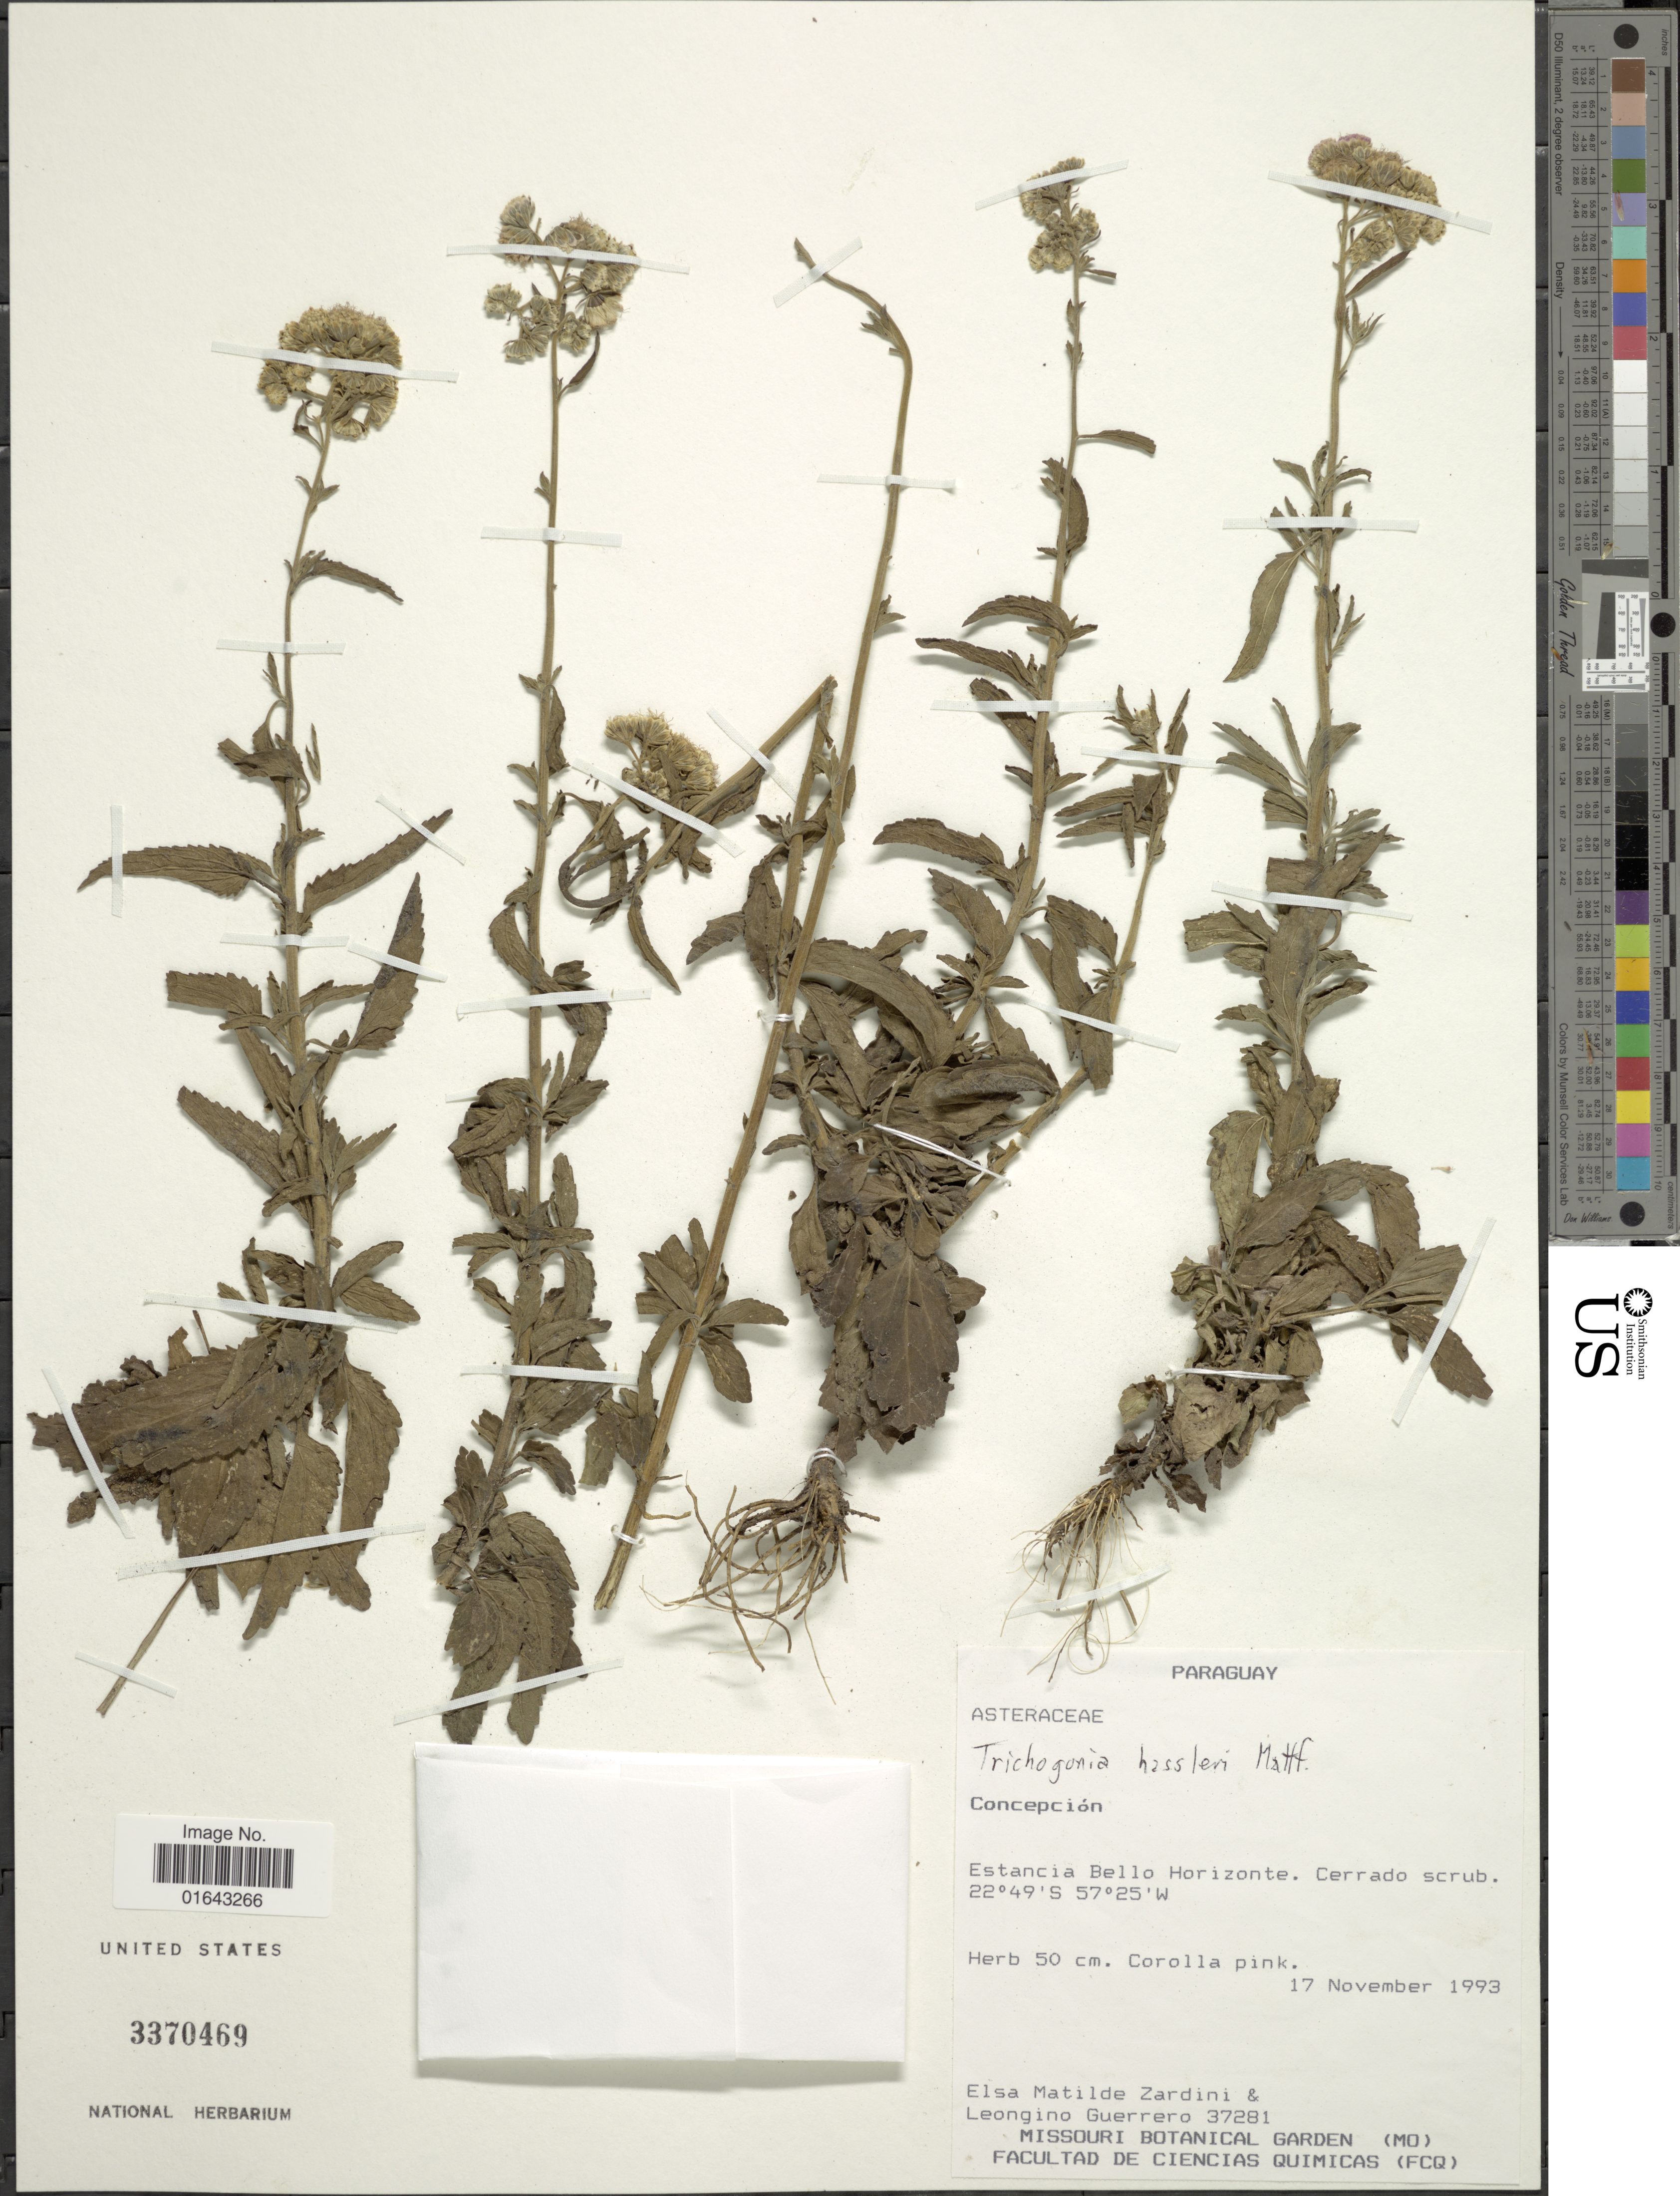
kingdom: Plantae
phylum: Tracheophyta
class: Magnoliopsida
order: Asterales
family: Asteraceae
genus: Trichogonia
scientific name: Trichogonia hassleri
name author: Mattf. in Pilg.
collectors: E. M. Zardini & L. Guerrero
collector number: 37281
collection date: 1993-11-17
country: Paraguay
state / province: Concepcion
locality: Concepcin. Estancia Bello Horizonte. Cerrado scrub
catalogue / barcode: US 3370469